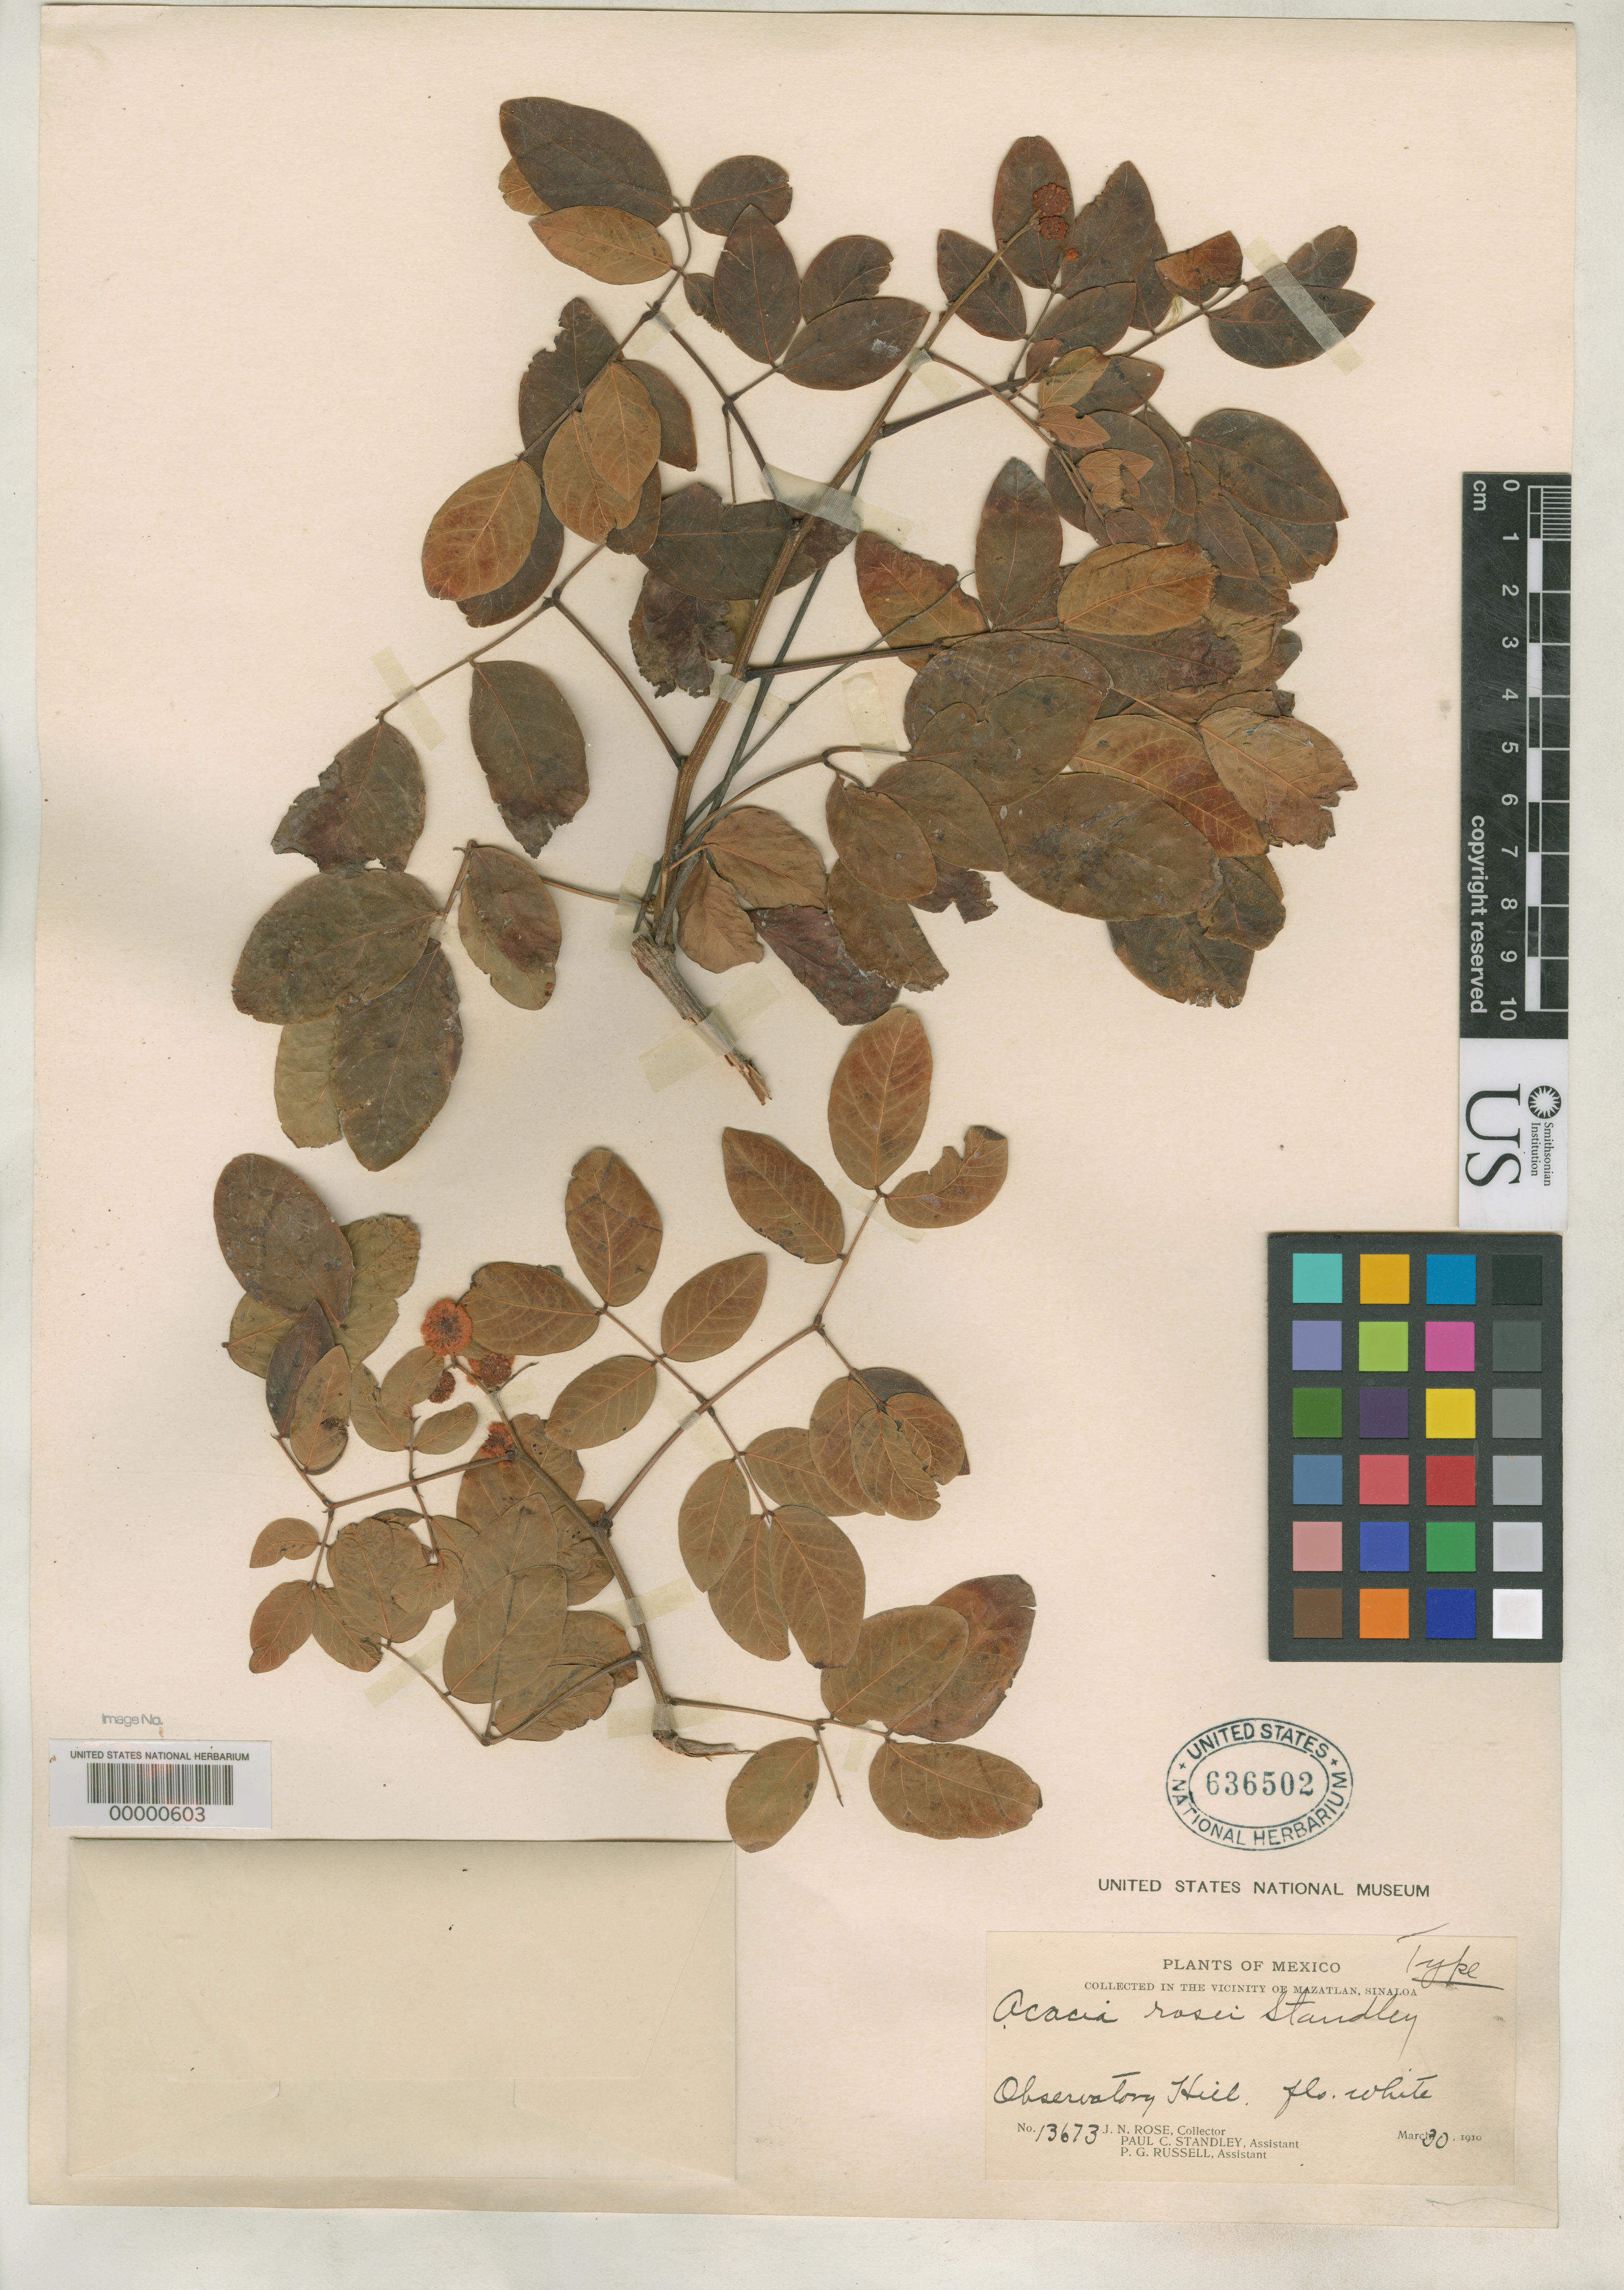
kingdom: Plantae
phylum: Tracheophyta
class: Magnoliopsida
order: Fabales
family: Fabaceae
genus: Acacia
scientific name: Acacia rosei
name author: Standl.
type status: Holotype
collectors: J. N. Rose, P. C. Standley & P. G. Russell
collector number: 13673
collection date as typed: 30 Mar 1910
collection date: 1910-03-30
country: Mexico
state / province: Sinaloa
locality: Mazatlan, Observatory Hill.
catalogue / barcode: US 636502